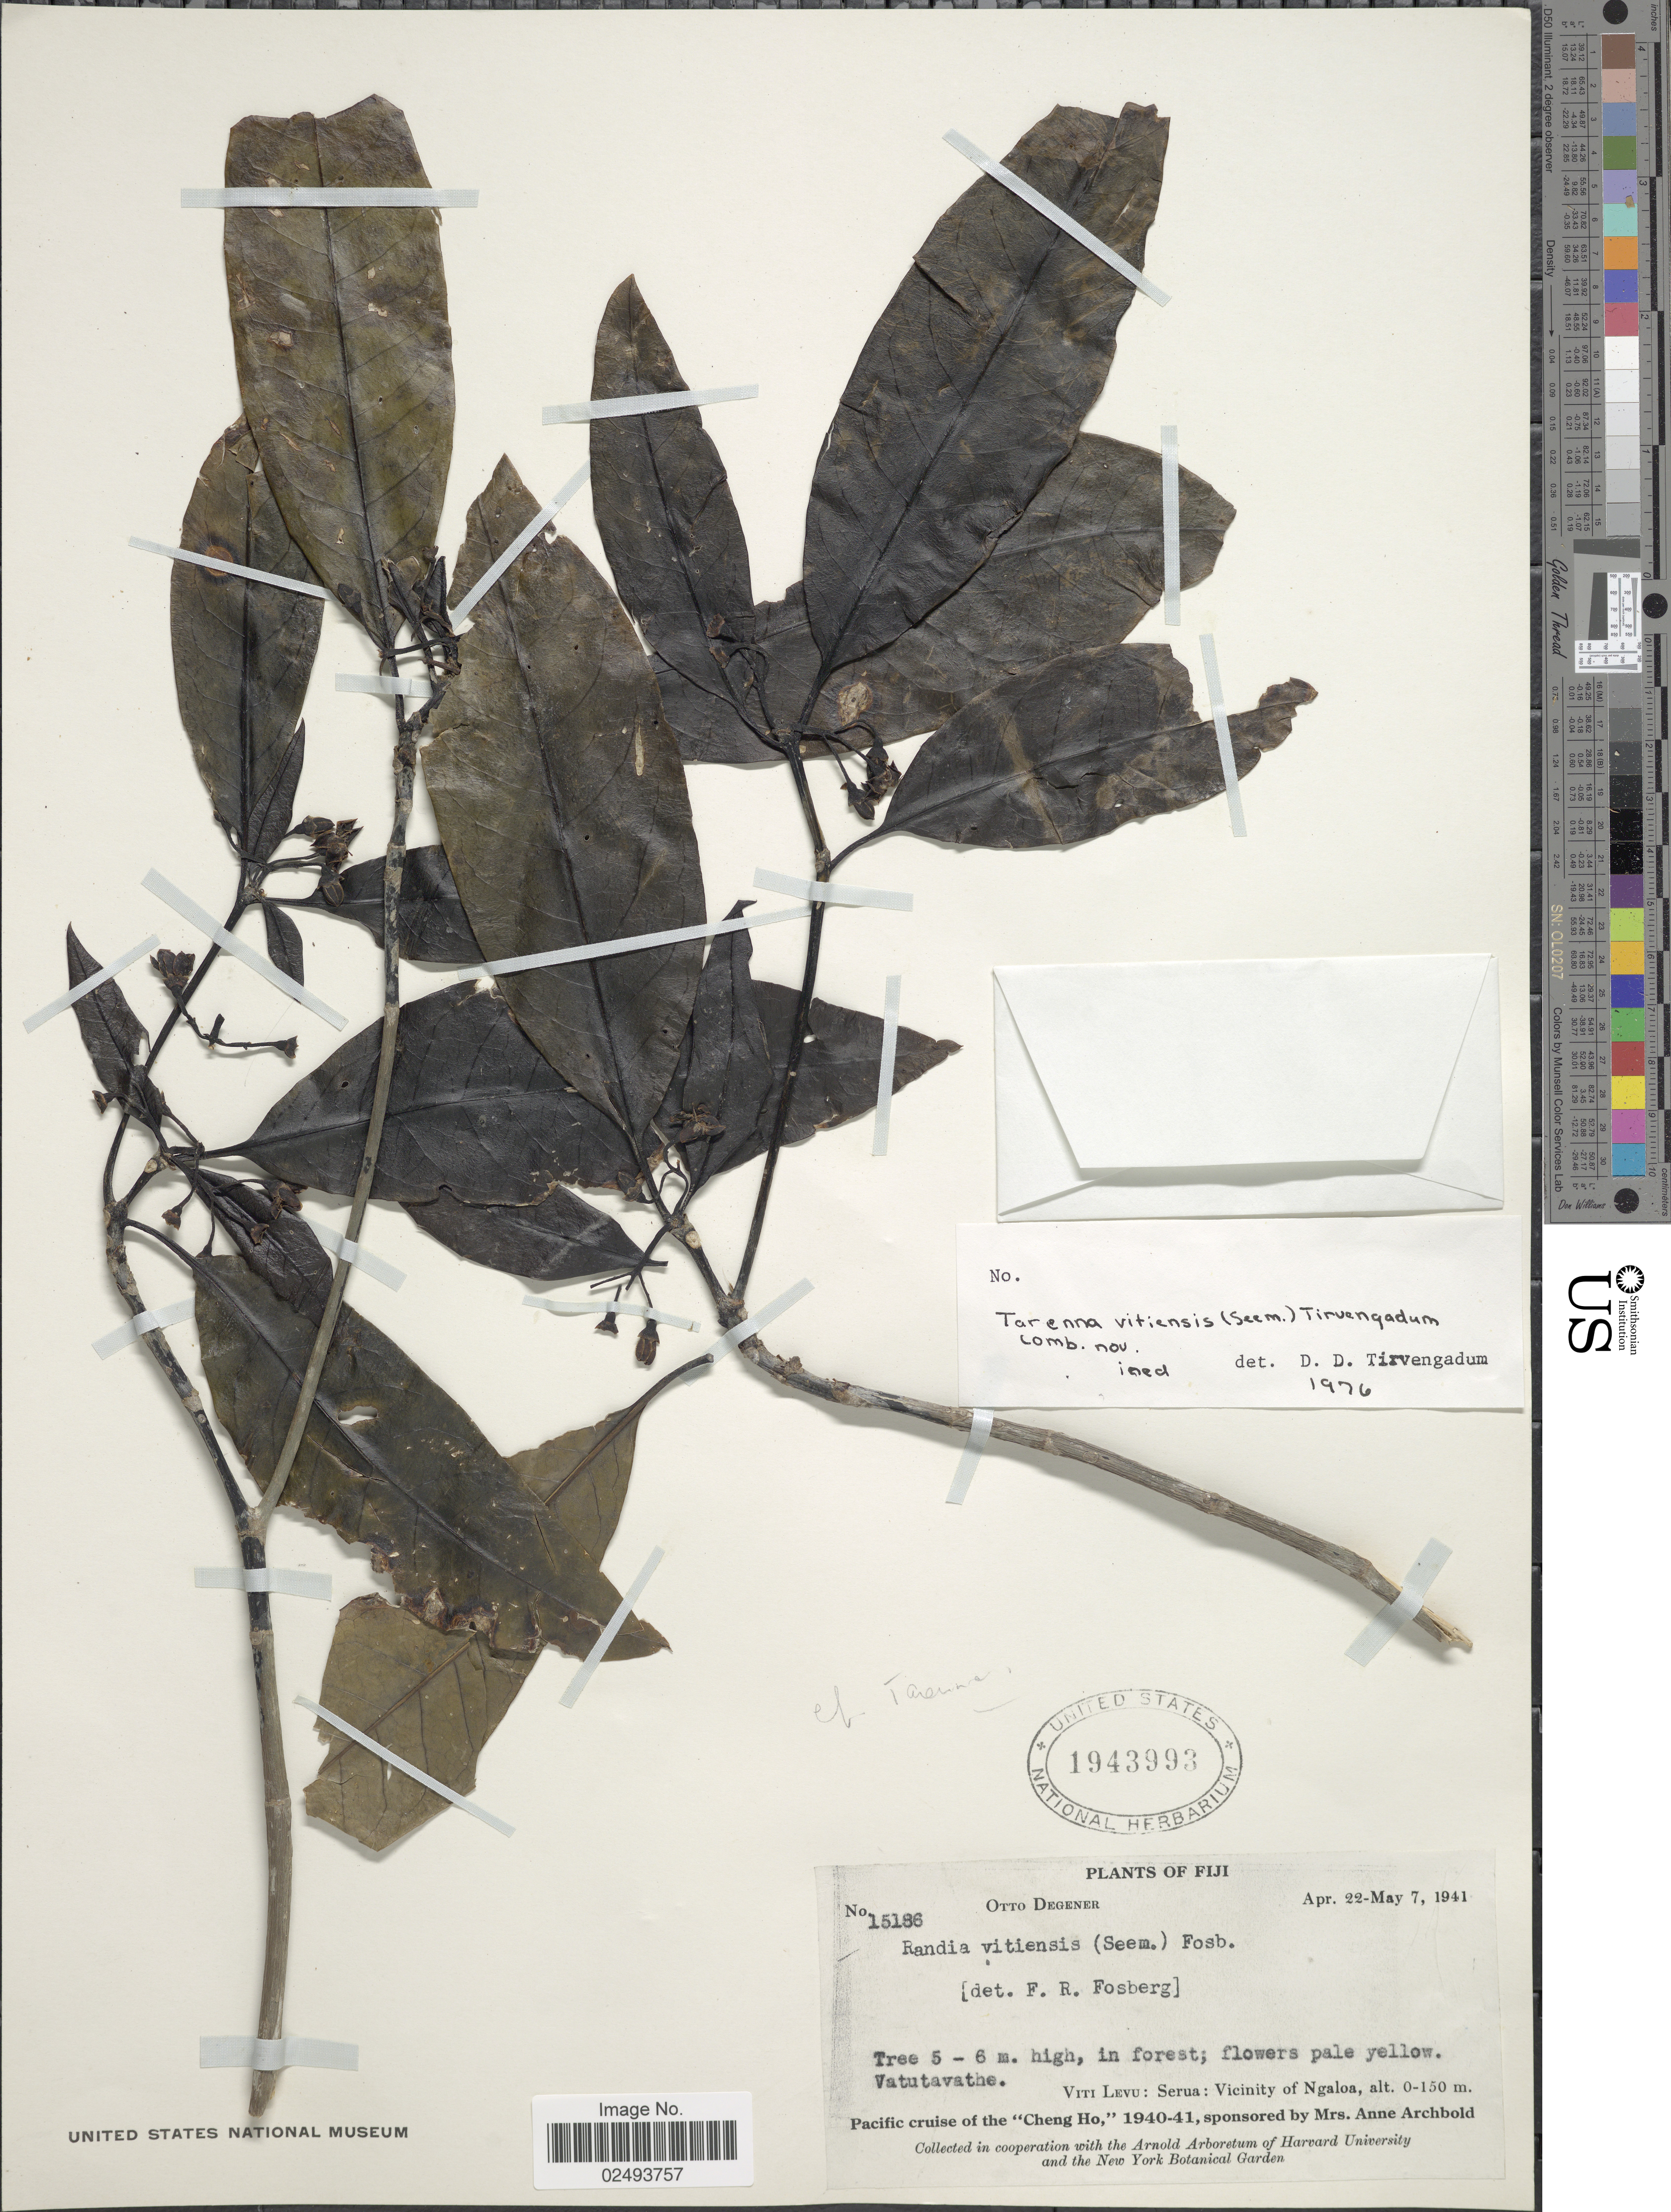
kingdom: Plantae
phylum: Tracheophyta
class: Magnoliopsida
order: Gentianales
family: Rubiaceae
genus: Tarenna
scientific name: Tarenna vitiensis (Seem.) Tirveng. comb. nov. ined.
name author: Craib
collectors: O. Degener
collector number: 15186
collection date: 1941-04-22/1941-05-07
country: Fiji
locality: Viti Levu: Serua: Vicinity of Ngaloa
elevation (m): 0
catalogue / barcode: US 1943993